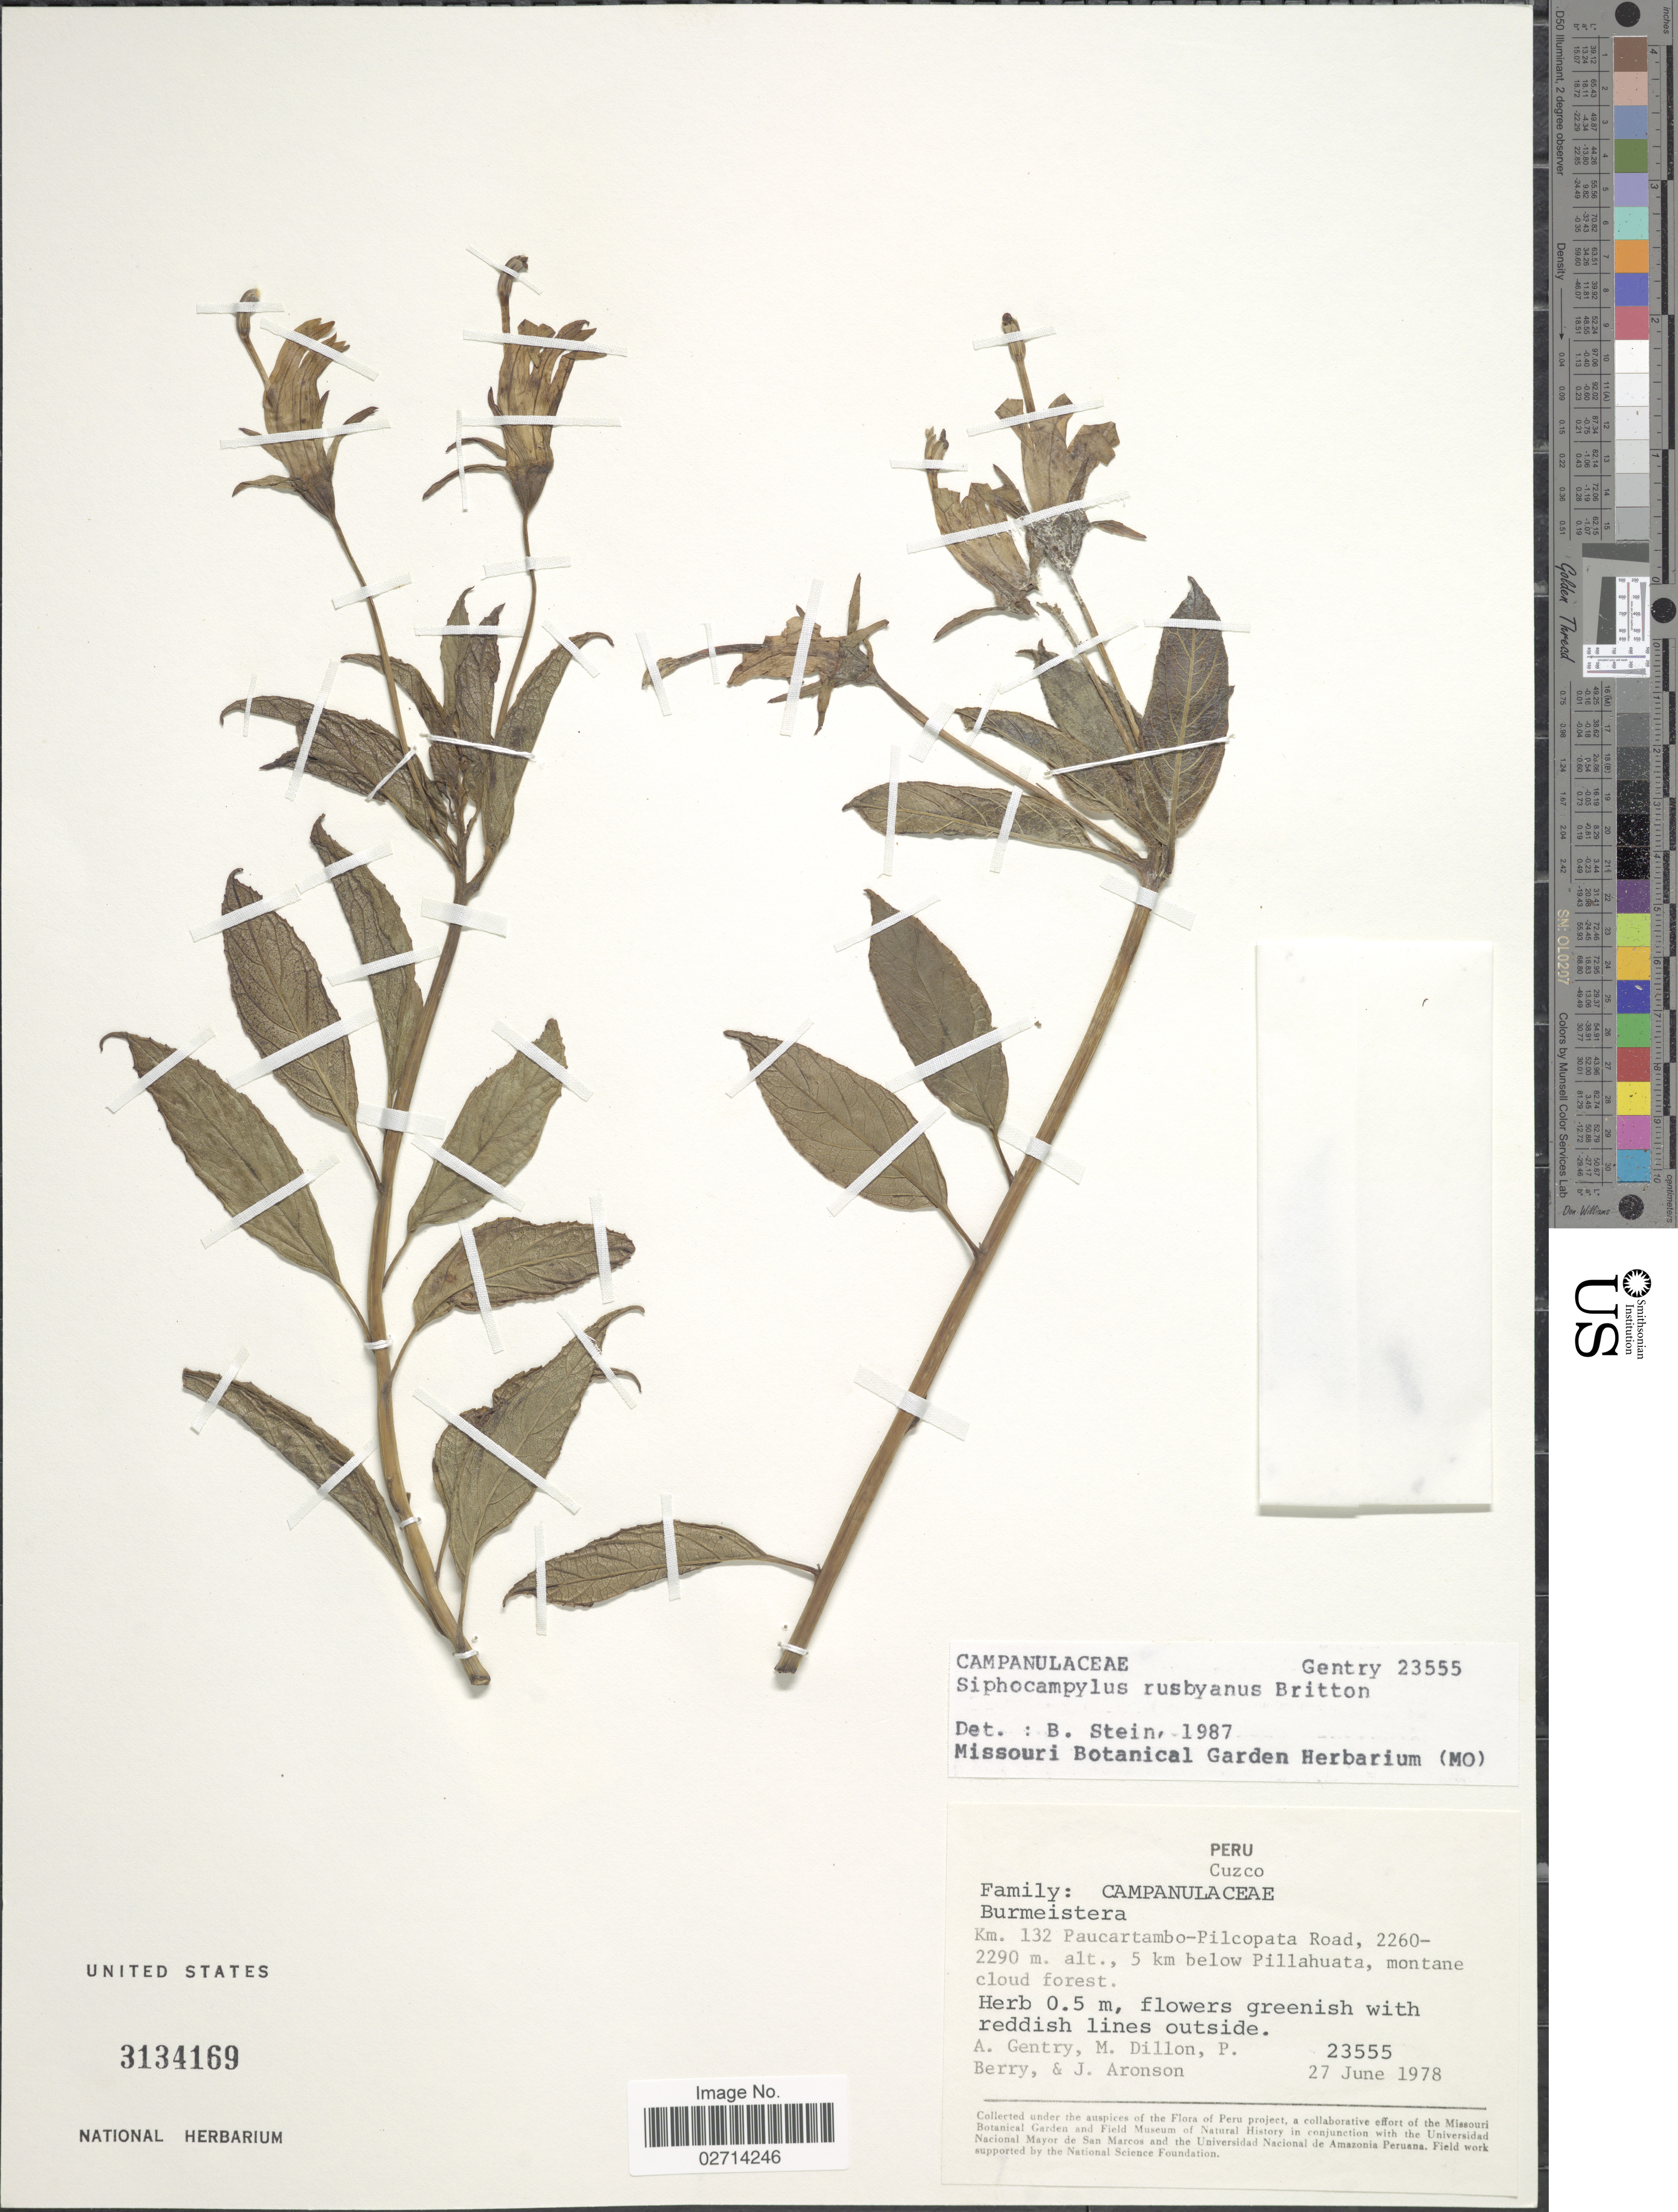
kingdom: Plantae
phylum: Tracheophyta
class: Magnoliopsida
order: Asterales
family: Campanulaceae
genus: Siphocampylus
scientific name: Siphocampylus rusbyanus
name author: Britton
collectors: A. H. Gentry, M. O. Dillon, P. Berry & J. Aronson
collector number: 23555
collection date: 1978-06-27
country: Peru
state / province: Cusco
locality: Cuzco, Km. 132 Paucartambo-Pilcopata Road, 5 km below Pillahuata.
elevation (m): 2260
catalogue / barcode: US 3134169